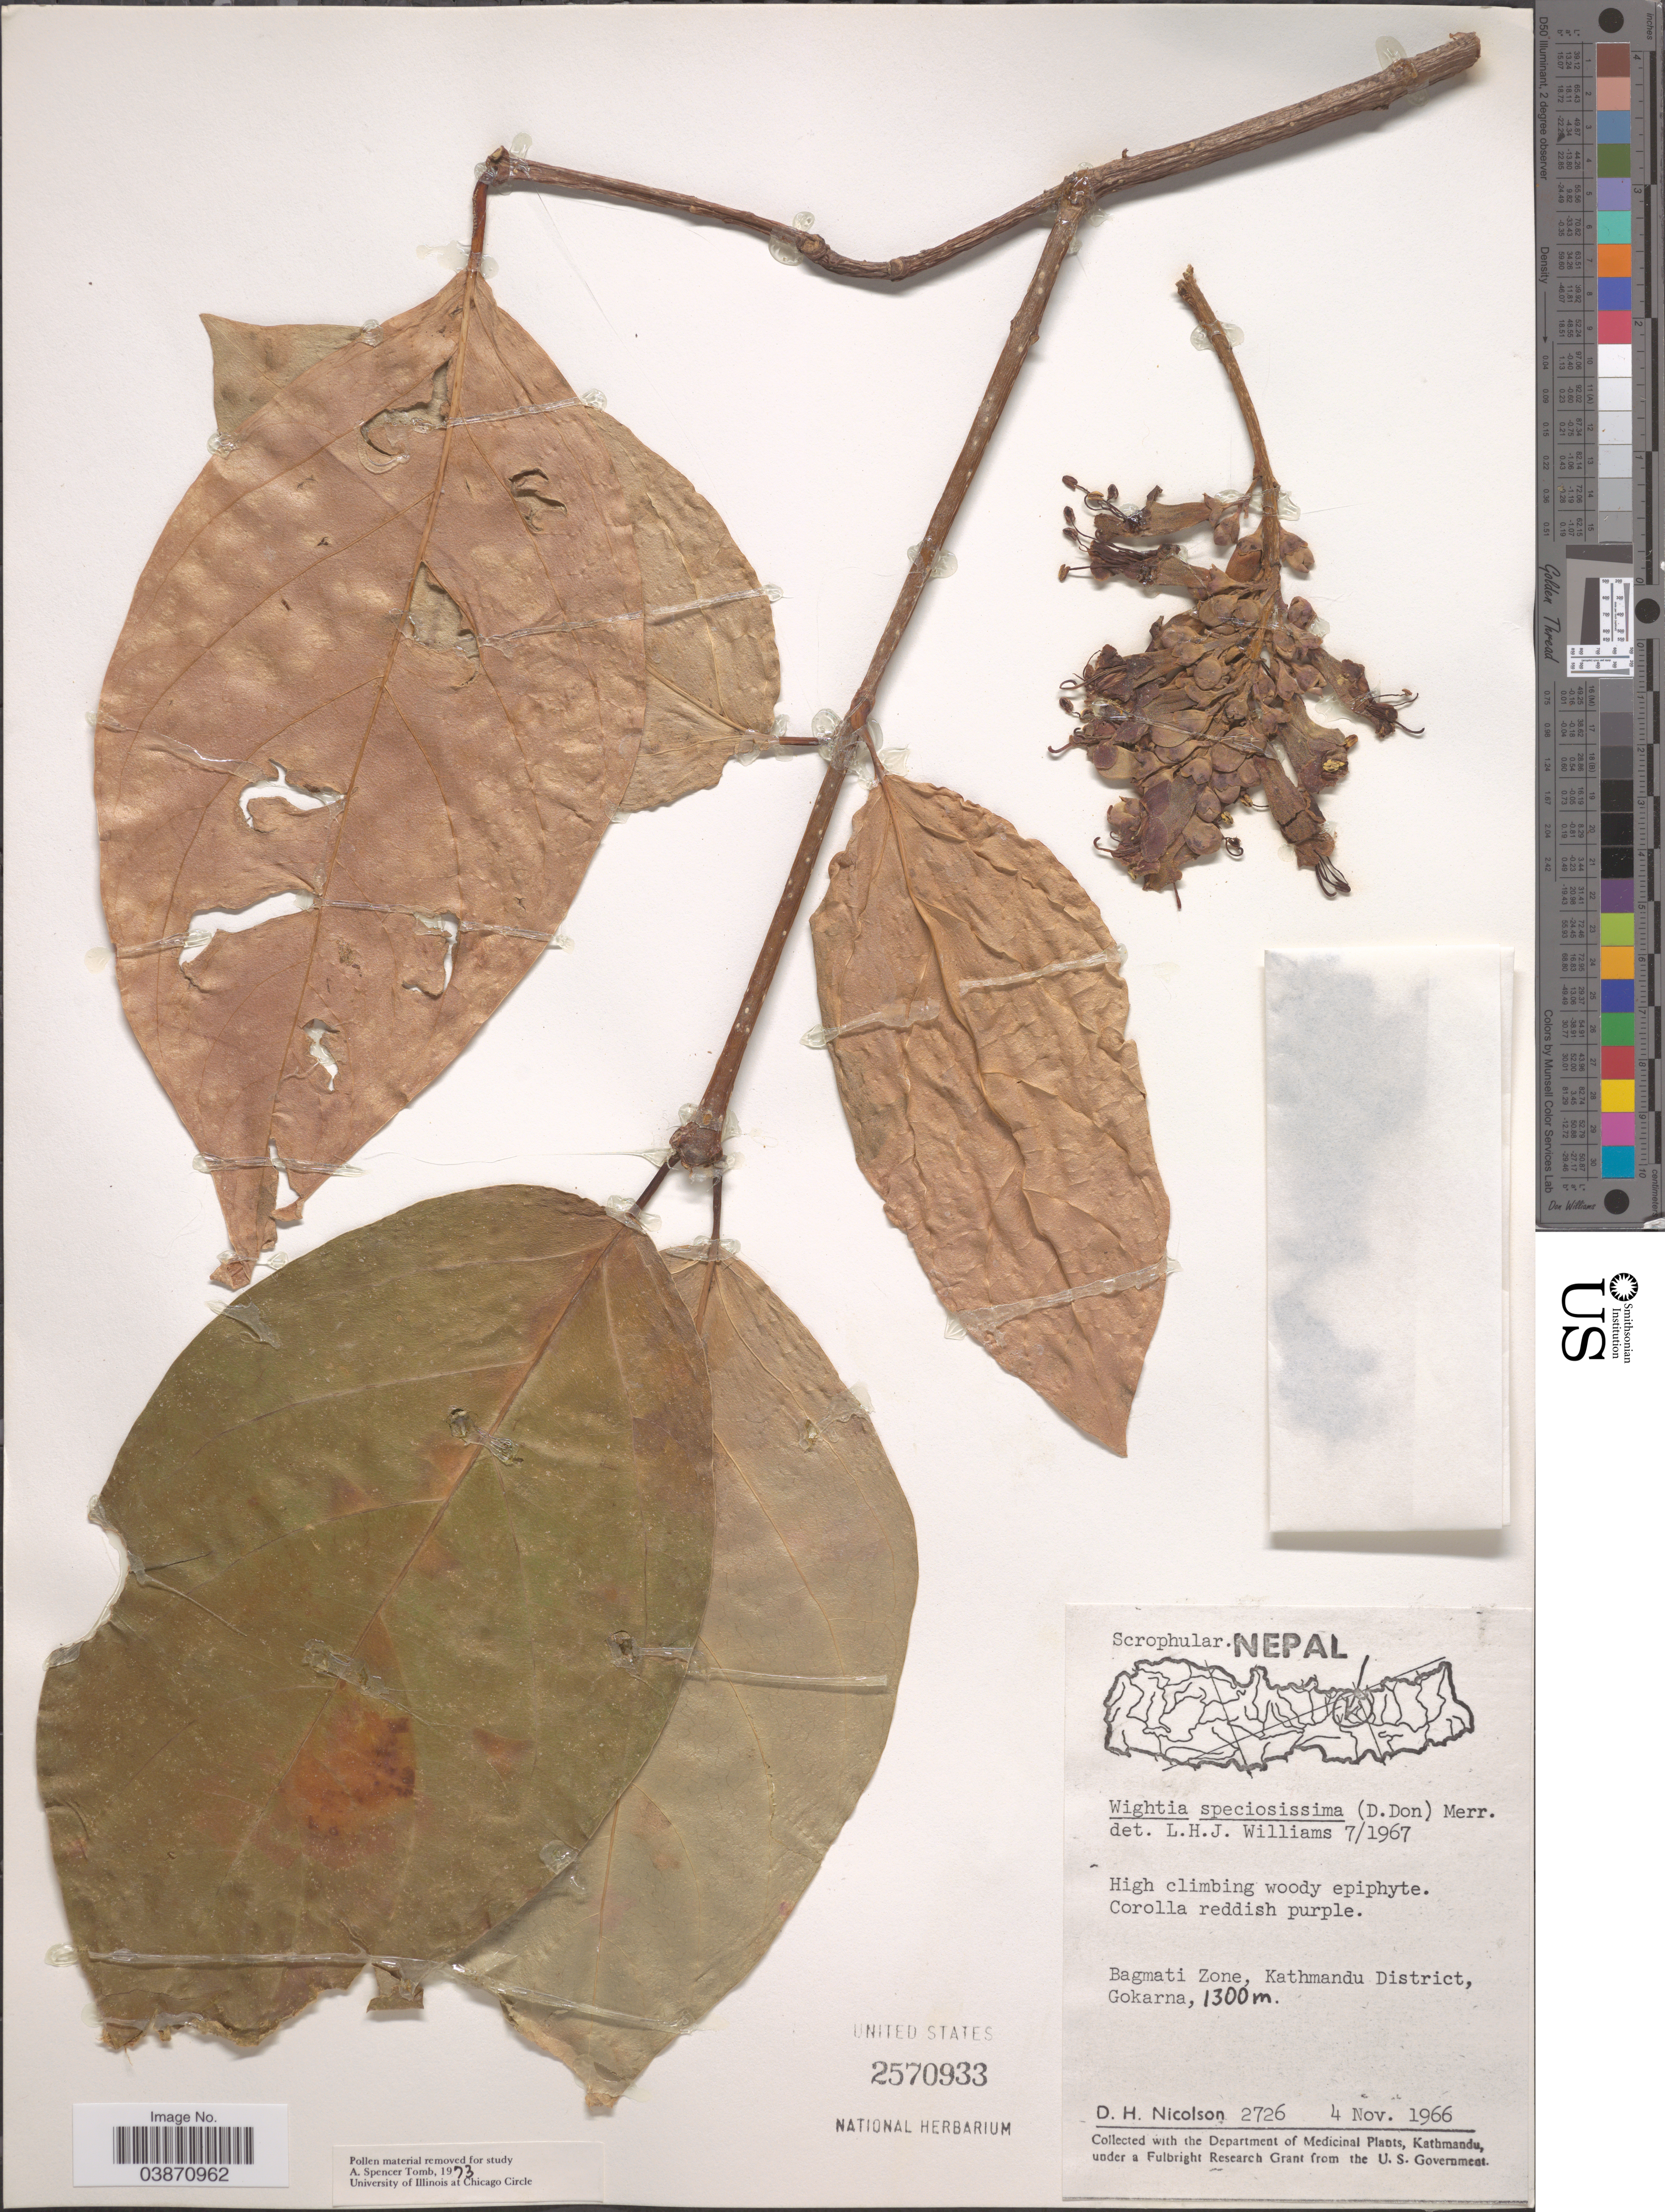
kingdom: Plantae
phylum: Tracheophyta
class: Magnoliopsida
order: Lamiales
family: Wightiaceae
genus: Wightia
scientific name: Wightia speciosissima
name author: (D. Don) Merr.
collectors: D. H. Nicolson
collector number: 2726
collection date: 1966-11-04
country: Nepal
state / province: Bagmati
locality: Bagmati Zone, Kathmandu District, Gokarna.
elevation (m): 1300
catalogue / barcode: US 2570933